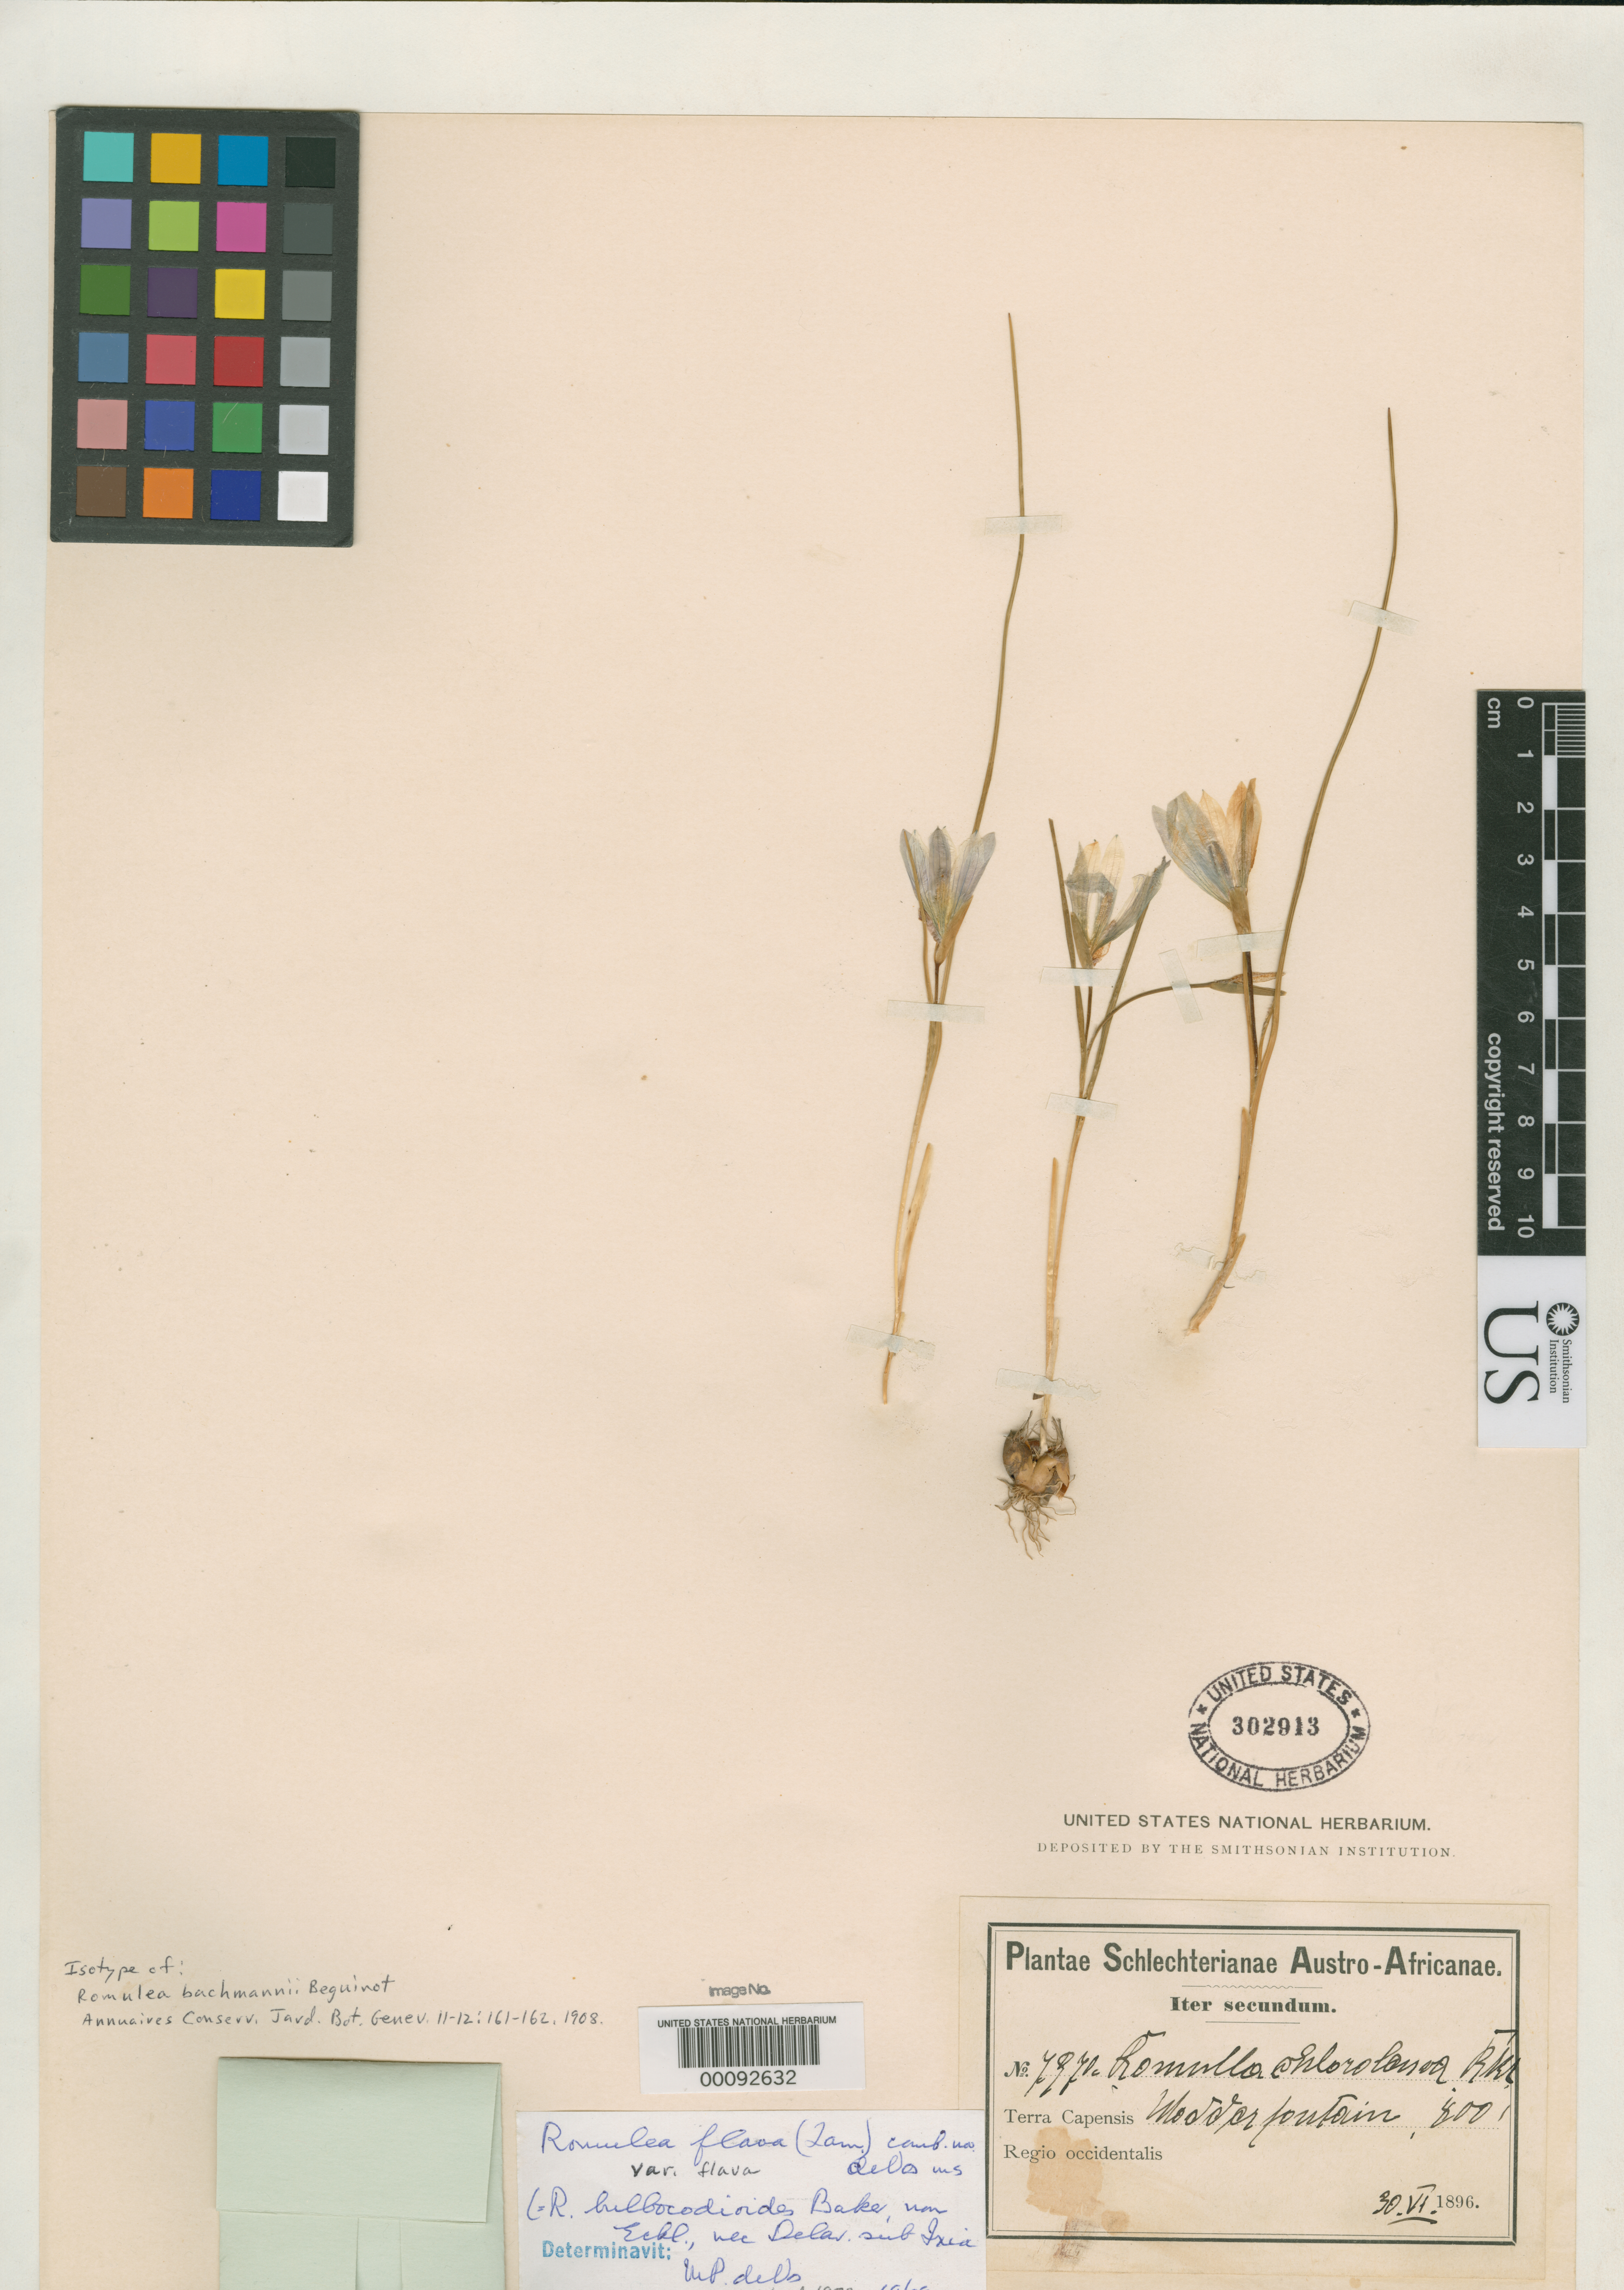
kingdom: Plantae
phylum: Tracheophyta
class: Liliopsida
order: Asparagales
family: Iridaceae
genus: Romulea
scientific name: Romulea bachmannii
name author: Bég.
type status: Isotype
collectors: F. R. R. Schlechter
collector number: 7970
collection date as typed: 30 Jul 1896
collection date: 1896-07-30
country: South Africa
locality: Modderfontein; alt. 800 ft.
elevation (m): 244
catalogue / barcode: US 302913